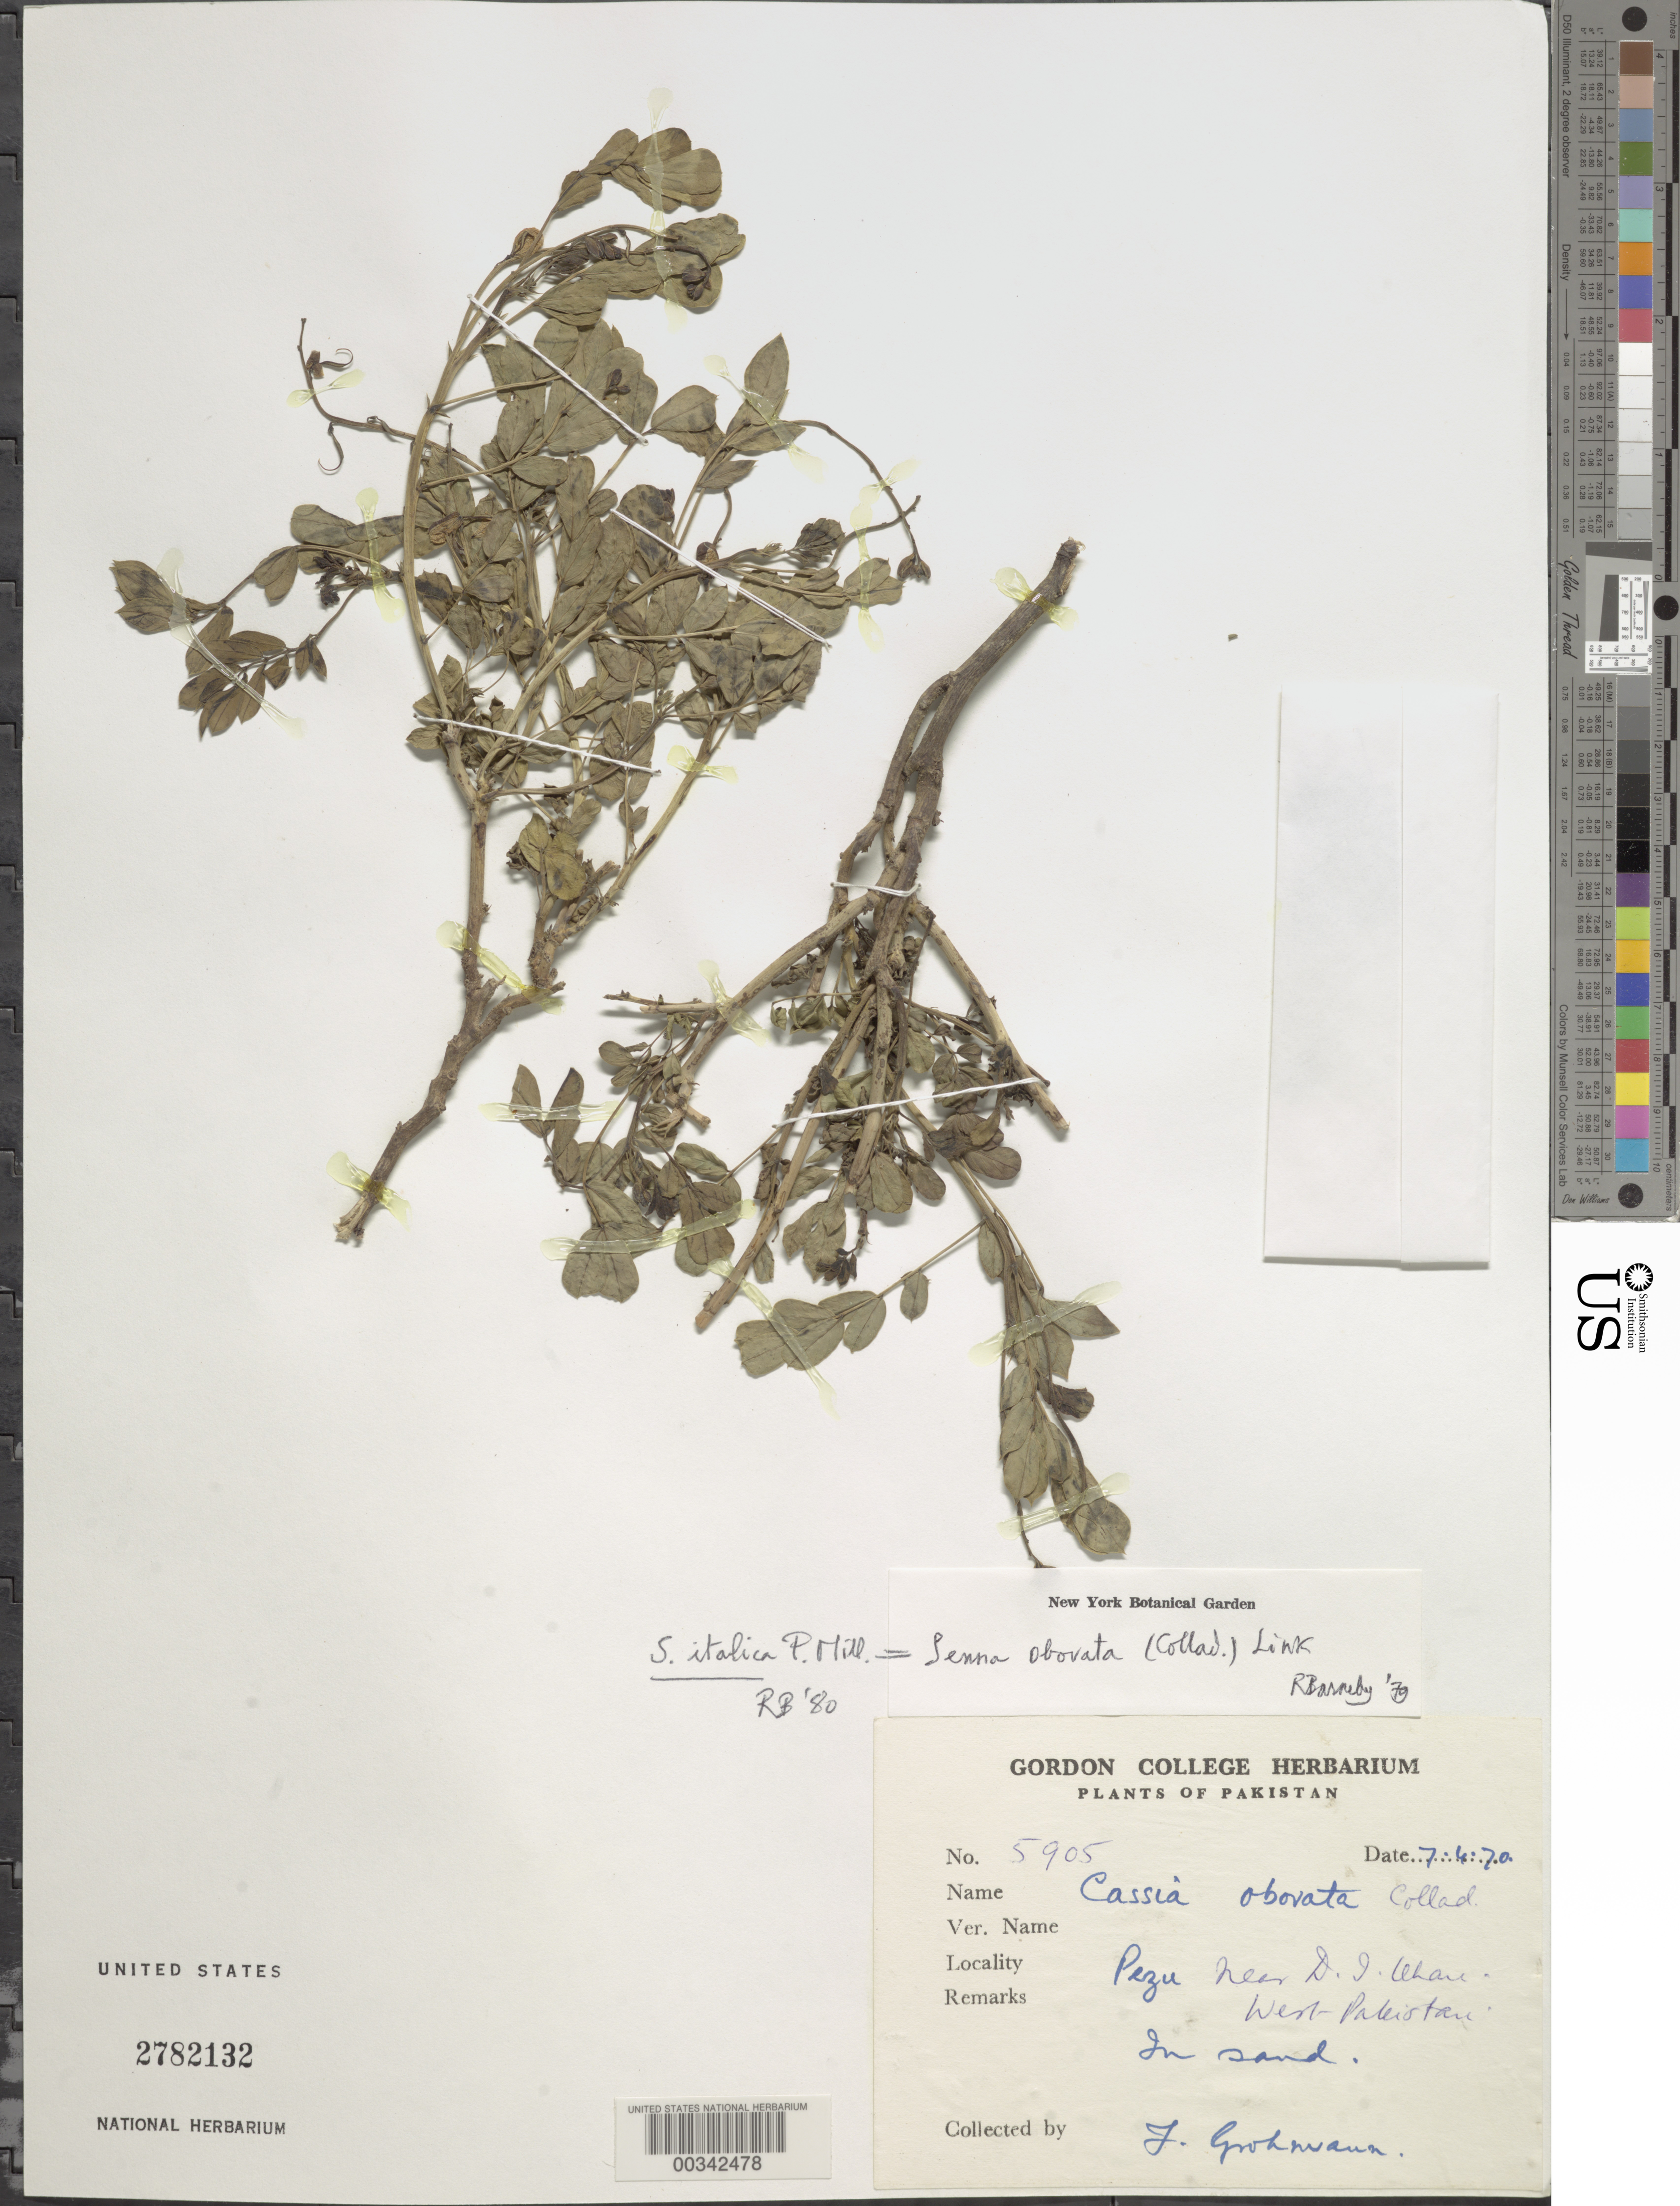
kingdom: Plantae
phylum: Tracheophyta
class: Magnoliopsida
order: Fabales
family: Fabaceae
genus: Senna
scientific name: Senna italica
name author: Mill.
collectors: F. Grohmann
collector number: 5905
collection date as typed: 07 Jun 1970 or 06 Jul 1970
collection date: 1970-06-07 or 1970-07-06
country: Pakistan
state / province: Khyber Pakhtunkhwa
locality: Pezu, near D. I. Khan, West Pakistan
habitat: In sand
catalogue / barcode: US 2782132